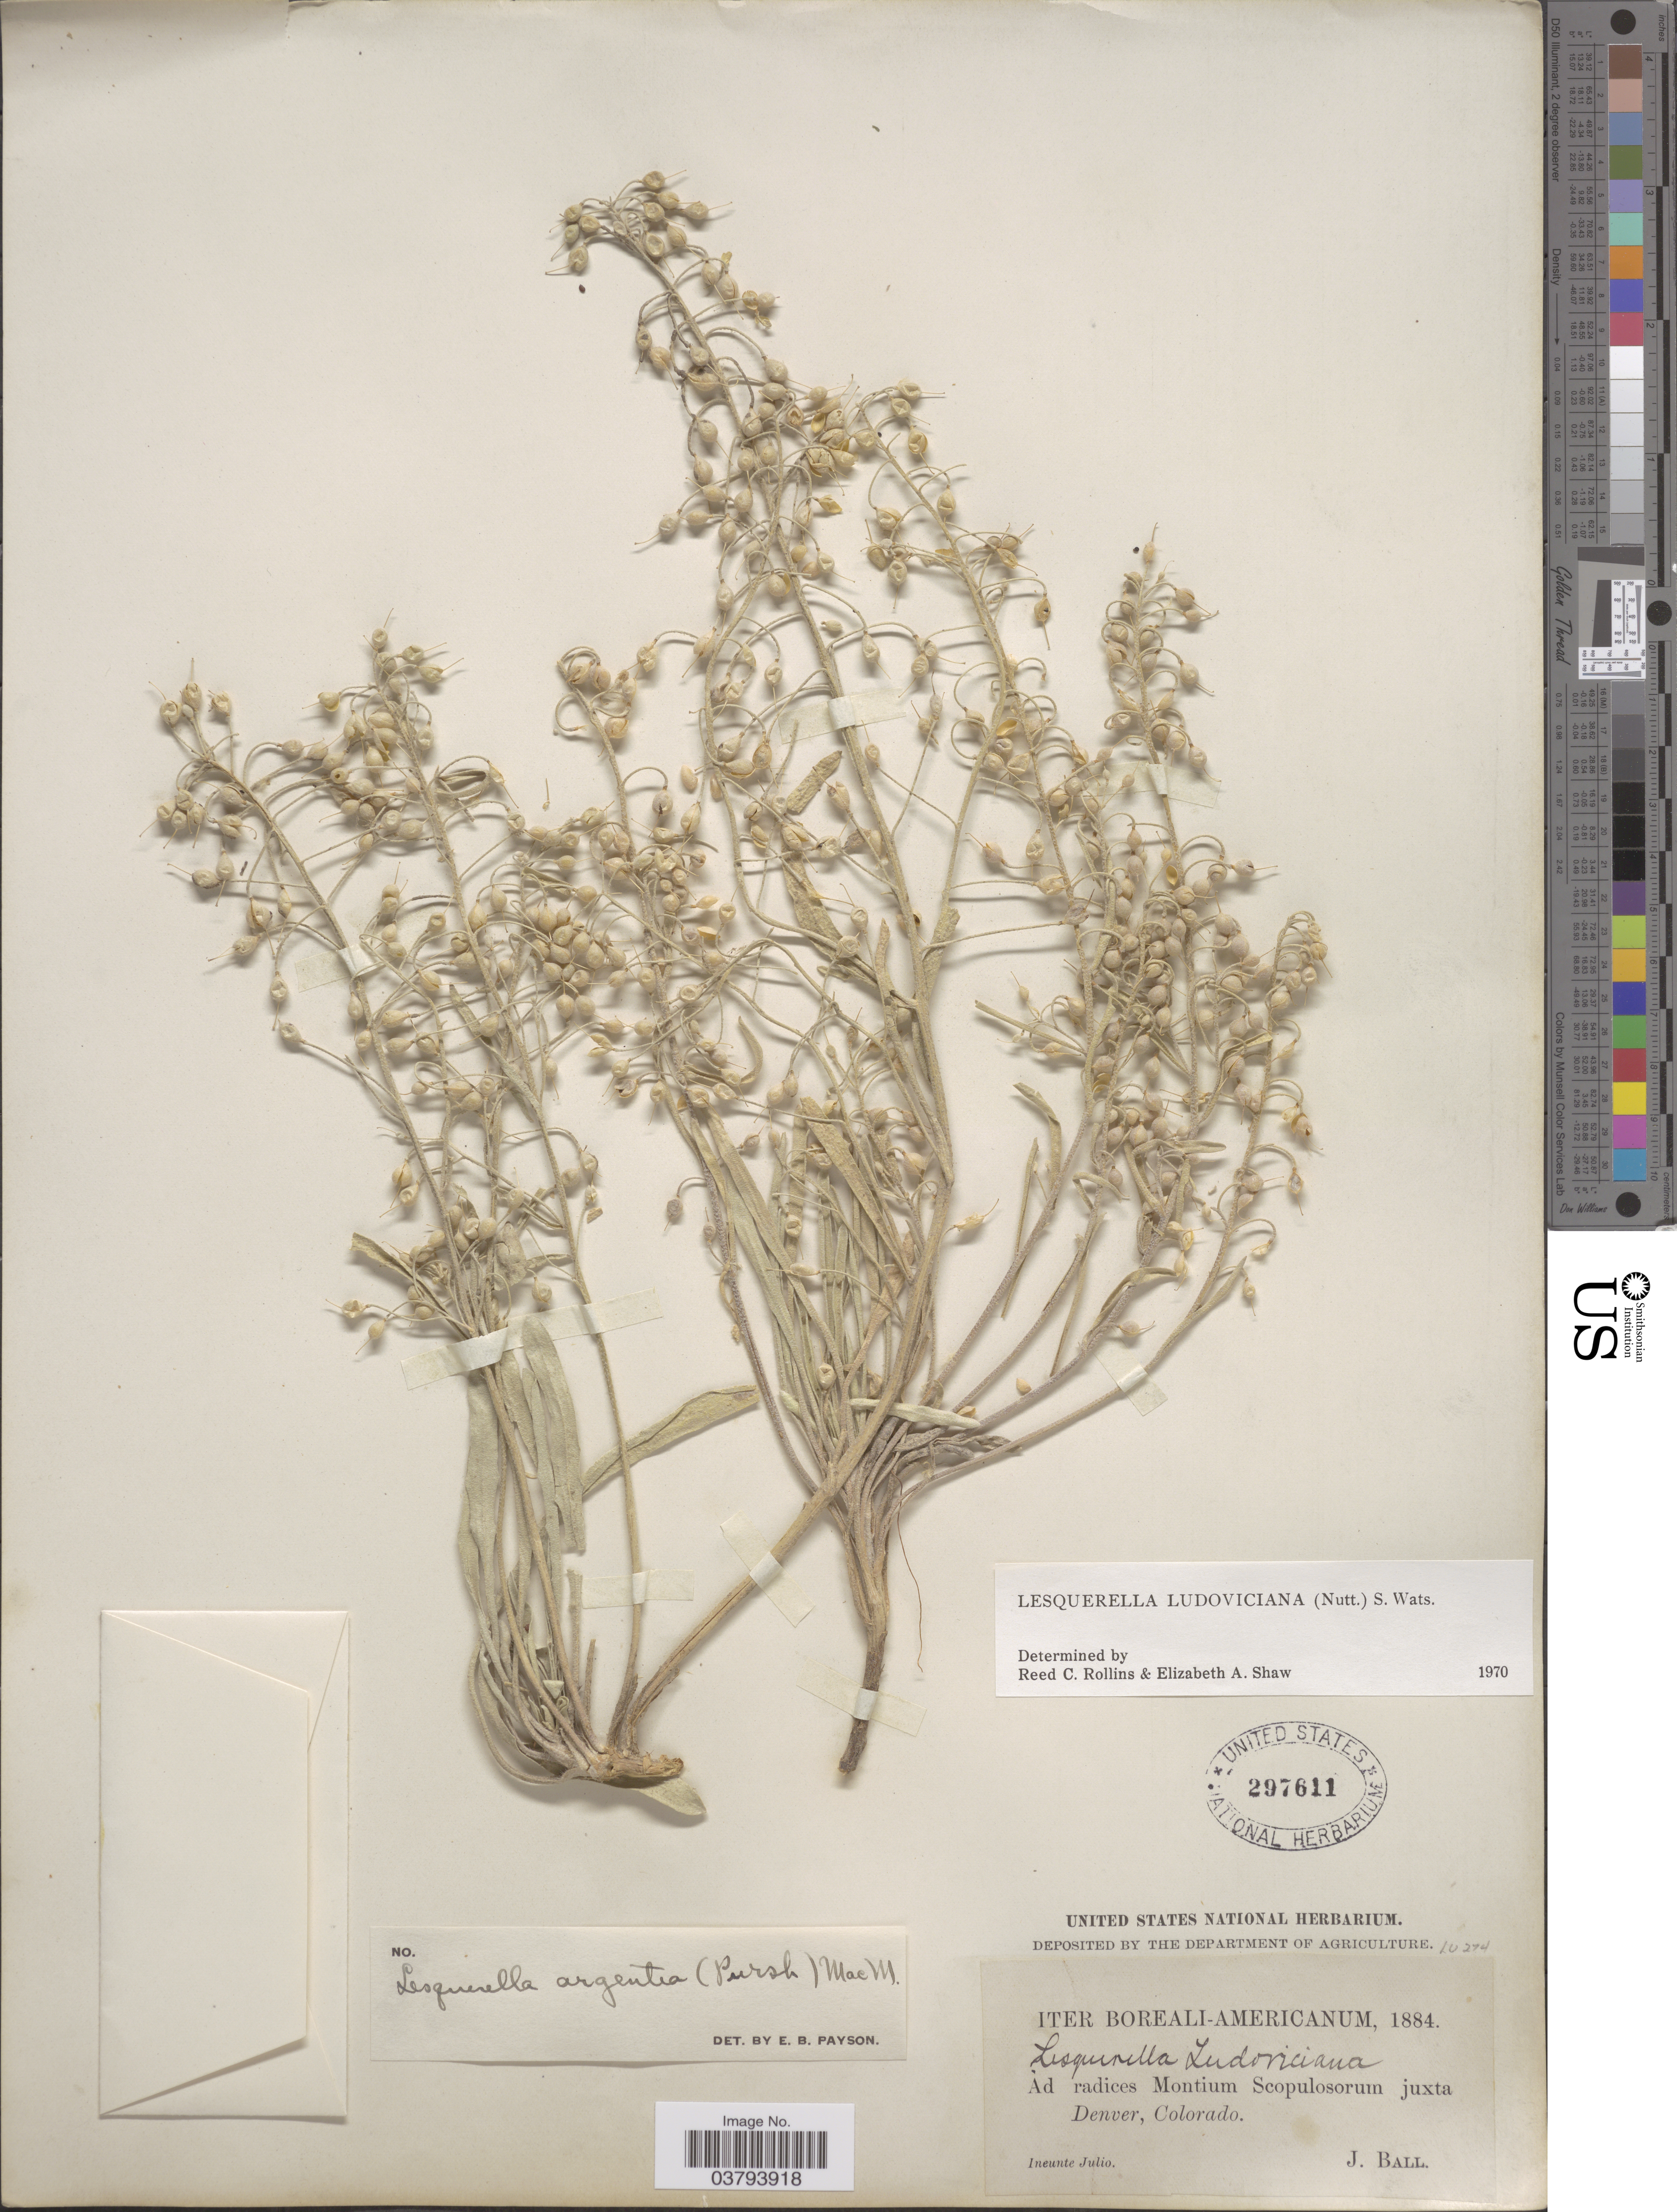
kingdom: Plantae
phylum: Tracheophyta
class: Magnoliopsida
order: Brassicales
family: Brassicaceae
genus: Lesquerella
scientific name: Lesquerella ludoviciana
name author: (Nutt.) S. Watson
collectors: J. Ball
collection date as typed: Ineunte Julio 1884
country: United States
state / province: Colorado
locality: Iter Boreali-Americanum. Ad radices Montium Scopulosorum juxta Denver, Colorado.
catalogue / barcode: US 297611